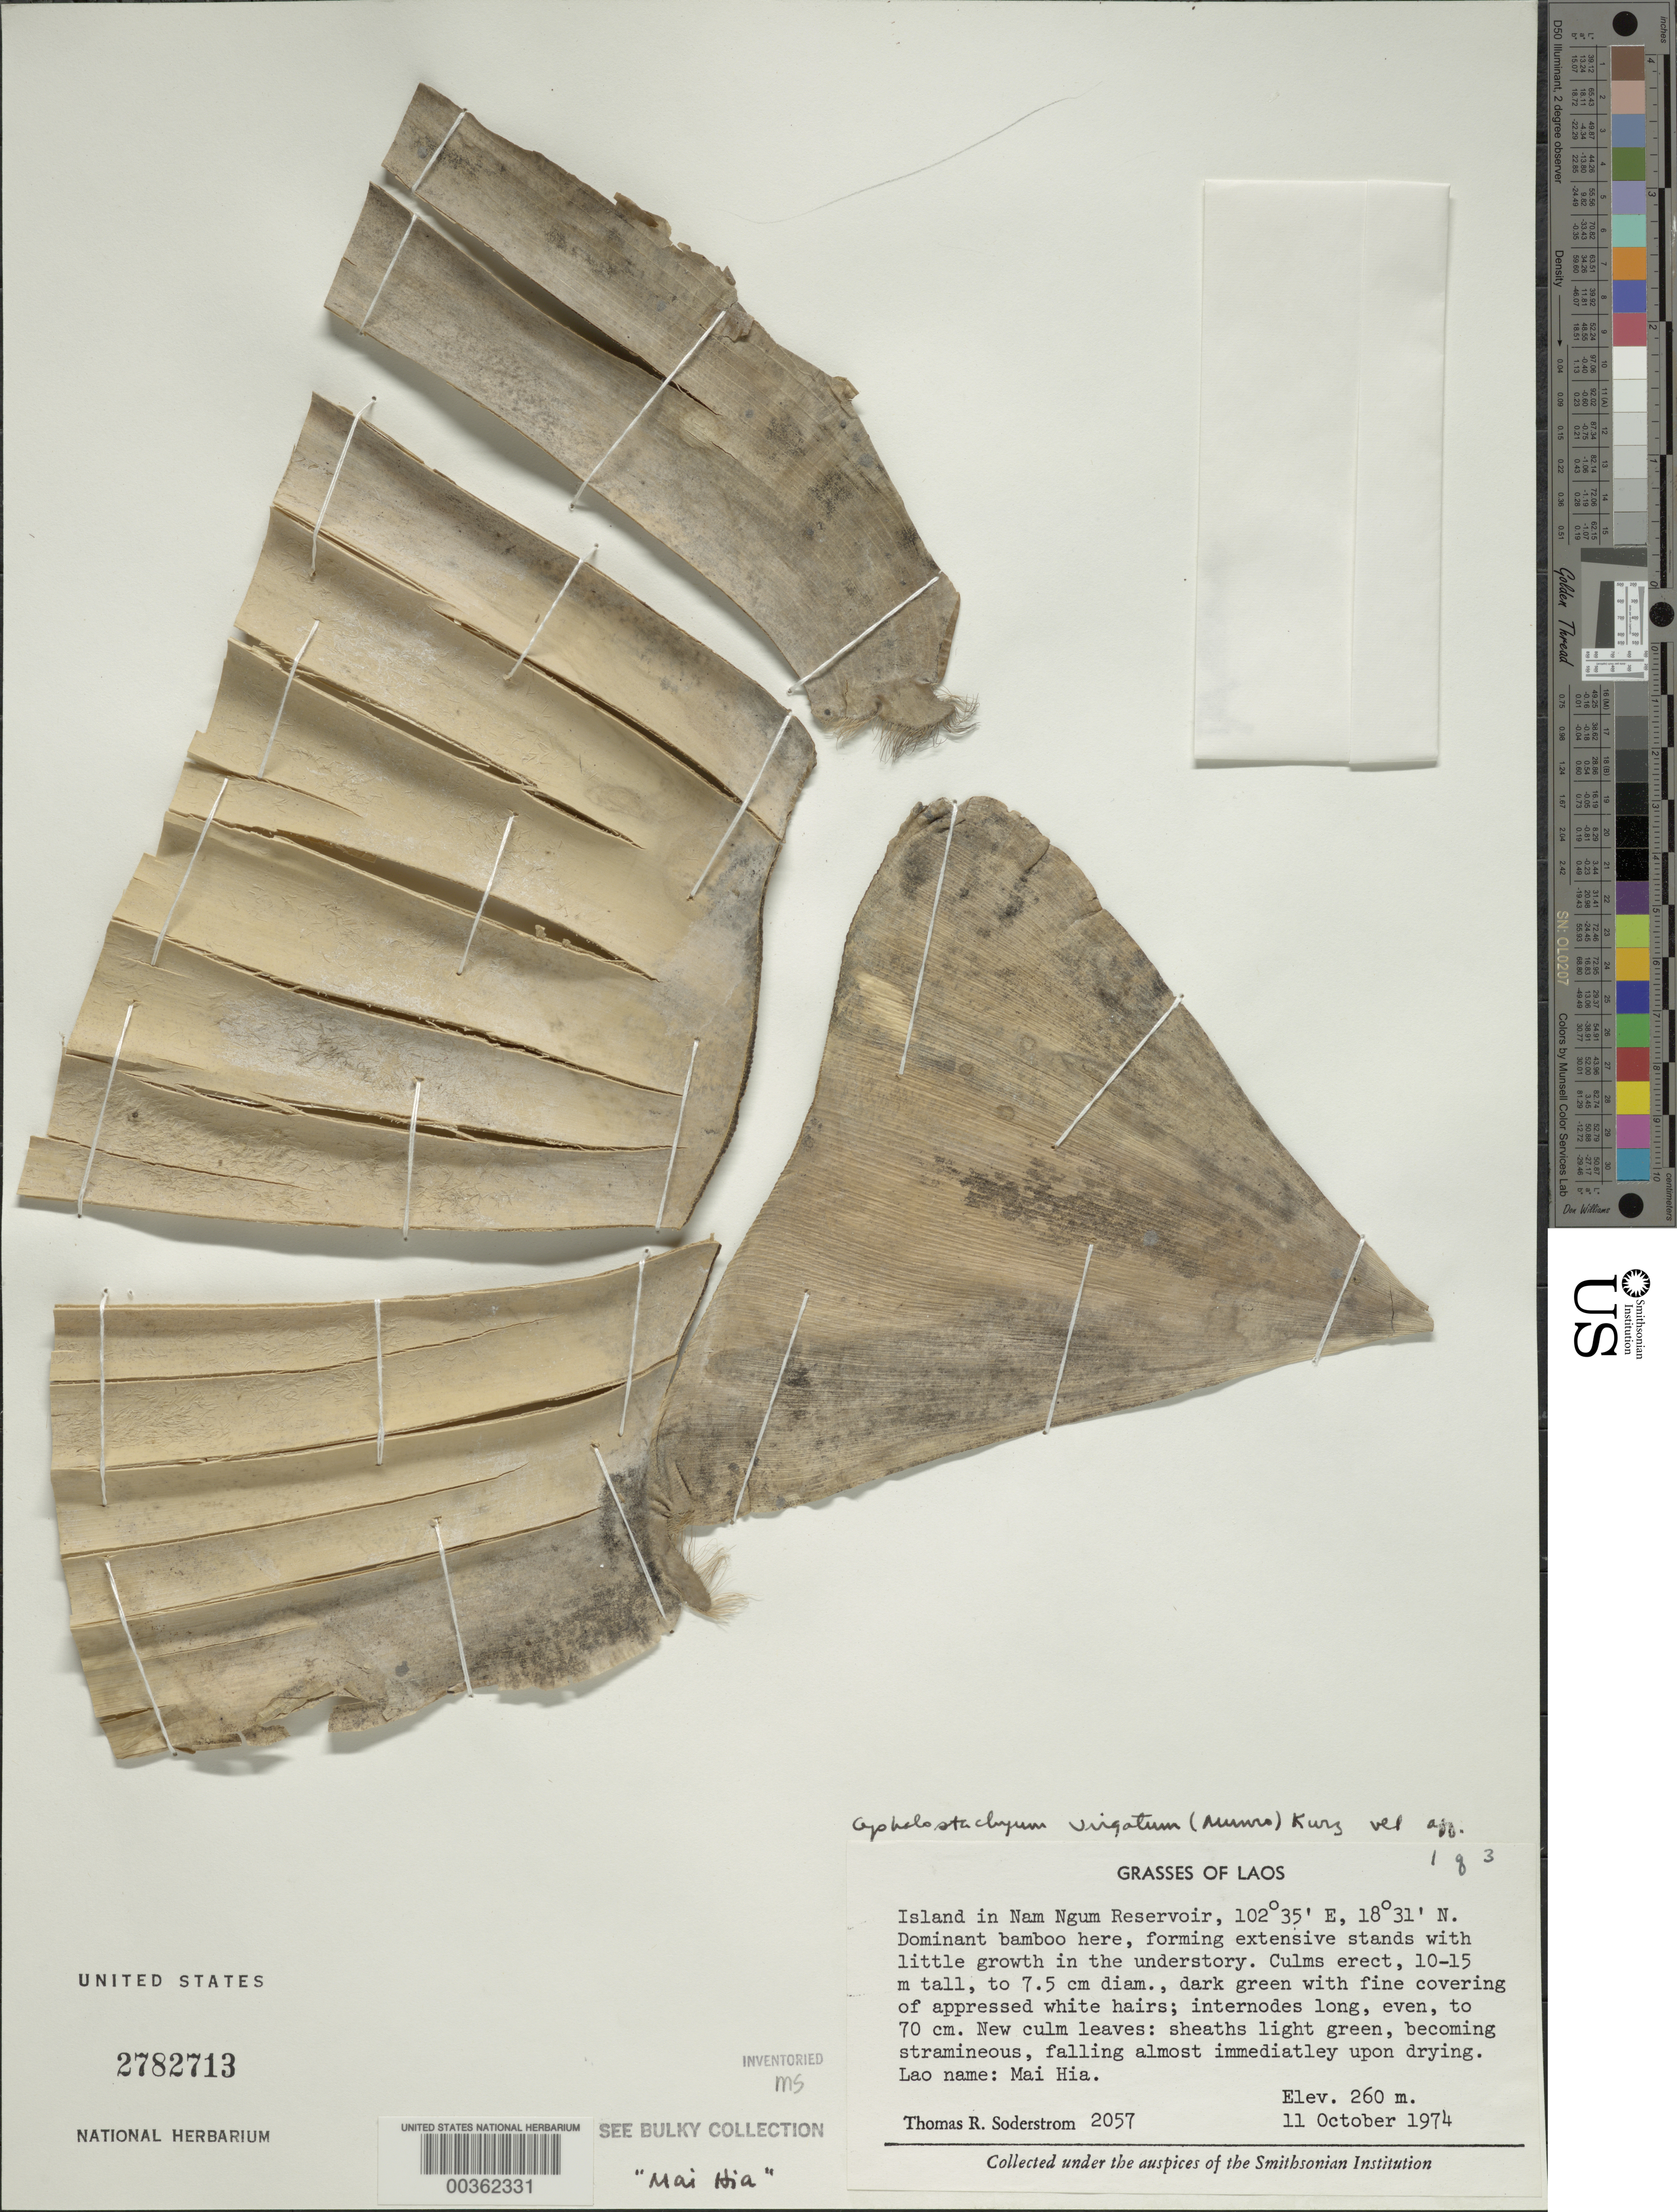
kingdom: Plantae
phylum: Tracheophyta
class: Liliopsida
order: Poales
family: Poaceae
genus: Cephalostachyum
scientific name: Cephalostachyum virgatum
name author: (Munro) Kurz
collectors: T. R. Soderstrom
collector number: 2057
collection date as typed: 11 Oct 1974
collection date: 1974-10-11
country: Laos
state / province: Viangchan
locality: Nam Ngum Reservoir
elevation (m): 260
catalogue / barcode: US 2782713